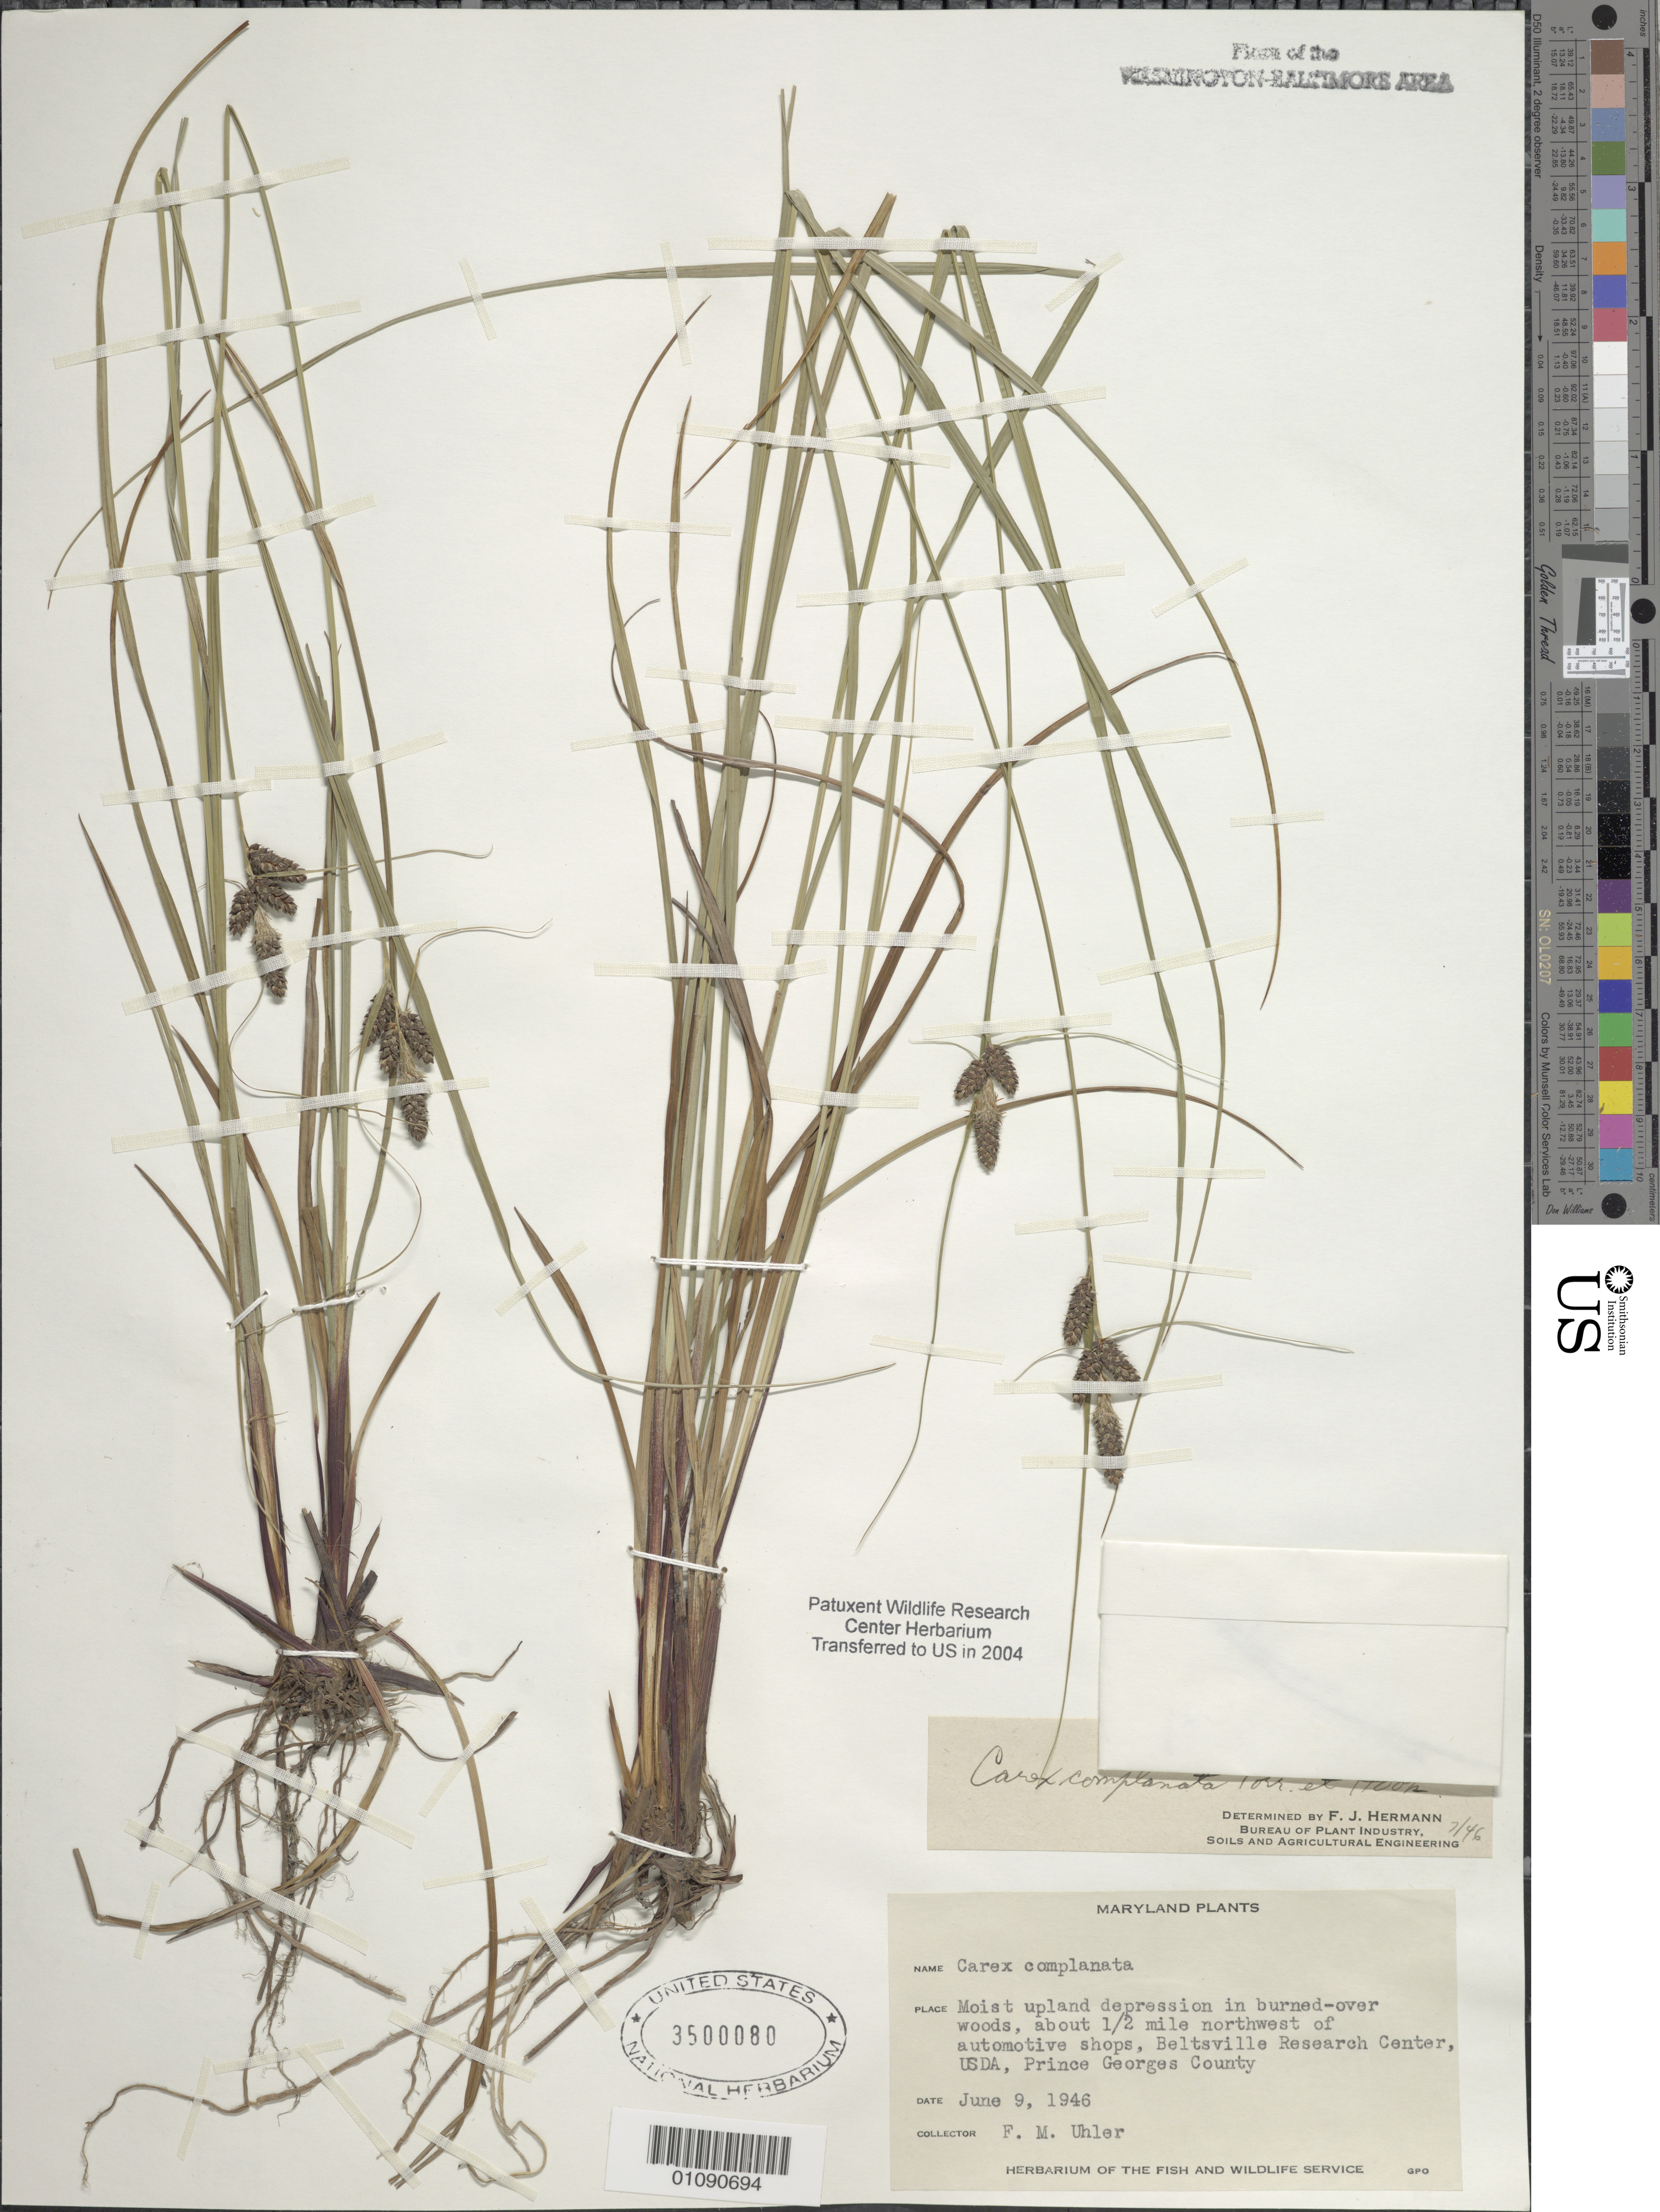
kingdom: Plantae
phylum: Tracheophyta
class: Liliopsida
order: Poales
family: Cyperaceae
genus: Carex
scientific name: Carex complanata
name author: Torr. & Hook.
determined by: Hermann, F. J.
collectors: F. M. Uhler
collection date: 1946-06-09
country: United States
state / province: Maryland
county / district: Prince George's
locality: About a half mile N.W. of automotive shops, Beltsville Research Center, USDA.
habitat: Moist upland depression in burned-over woods.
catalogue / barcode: US 3500080